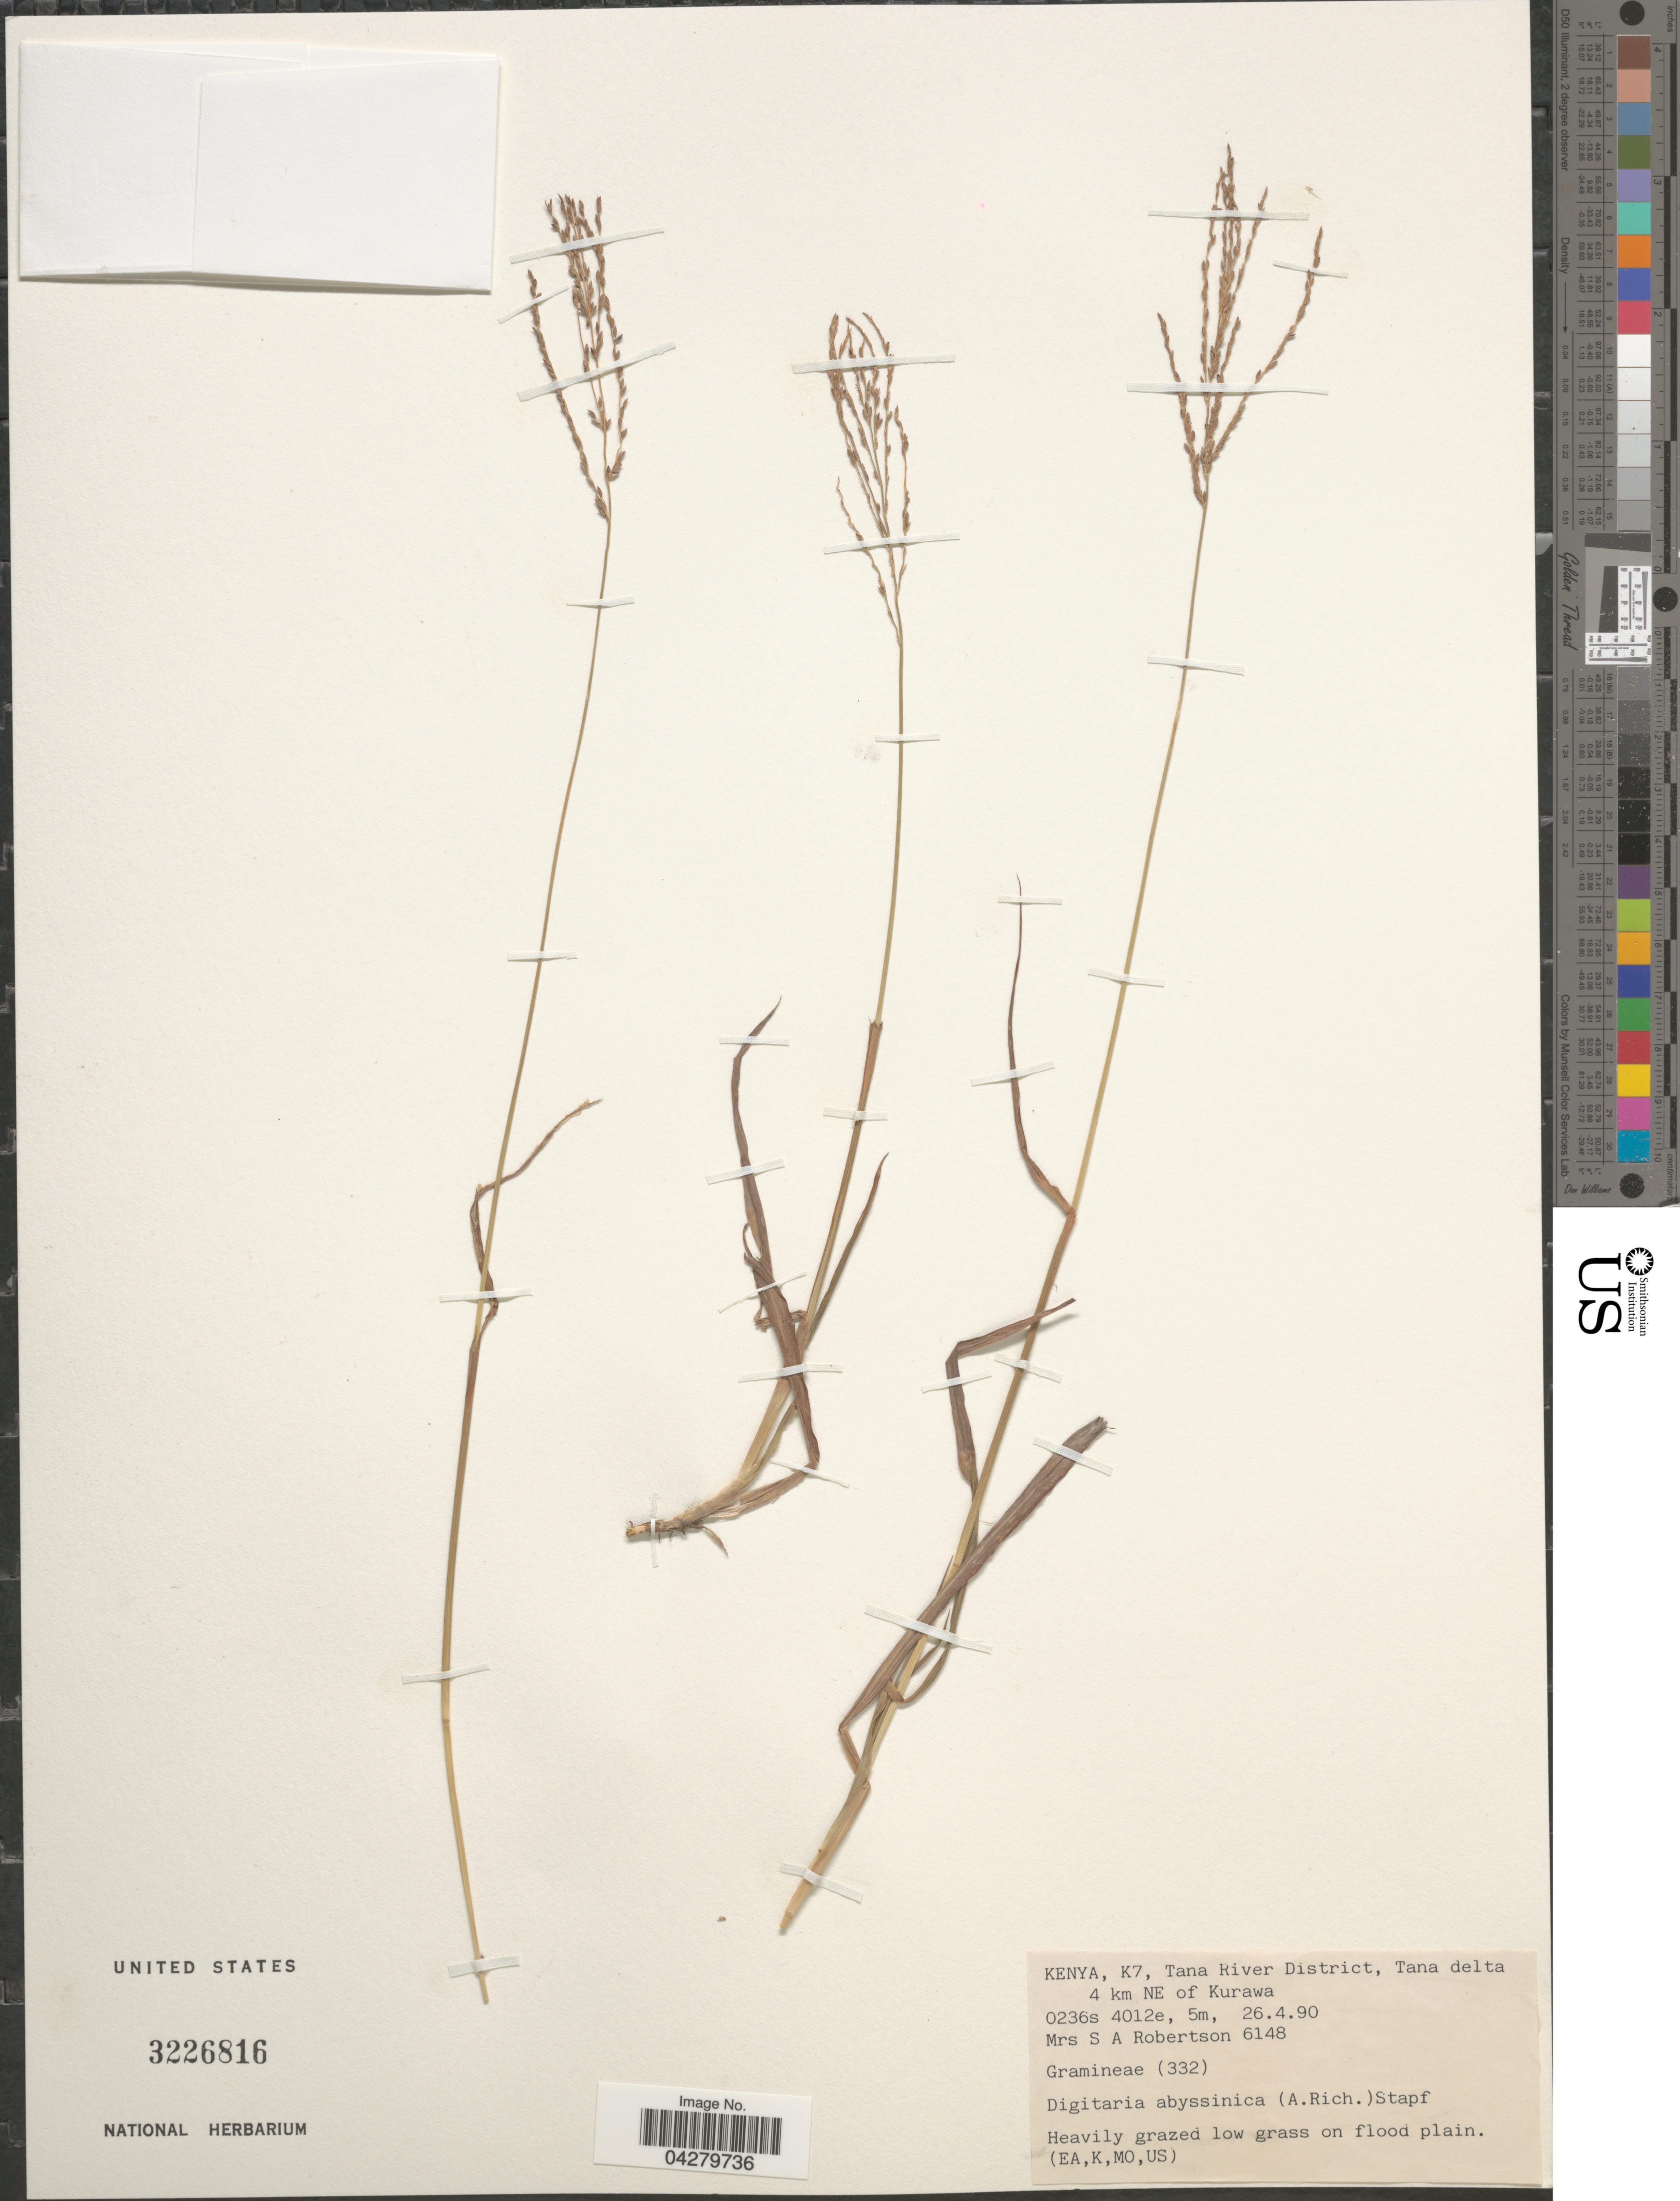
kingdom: Plantae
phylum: Tracheophyta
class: Liliopsida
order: Poales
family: Poaceae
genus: Digitaria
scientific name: Digitaria abyssinica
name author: (Hochst. ex Rich.) Stapf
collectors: S. Robertson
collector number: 6148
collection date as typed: Transcribed d/m/y: 26/4/90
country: Kenya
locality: K7, Tana River District, Tana delta 4 km NE of Kurawa.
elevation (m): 5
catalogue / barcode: US 3226816